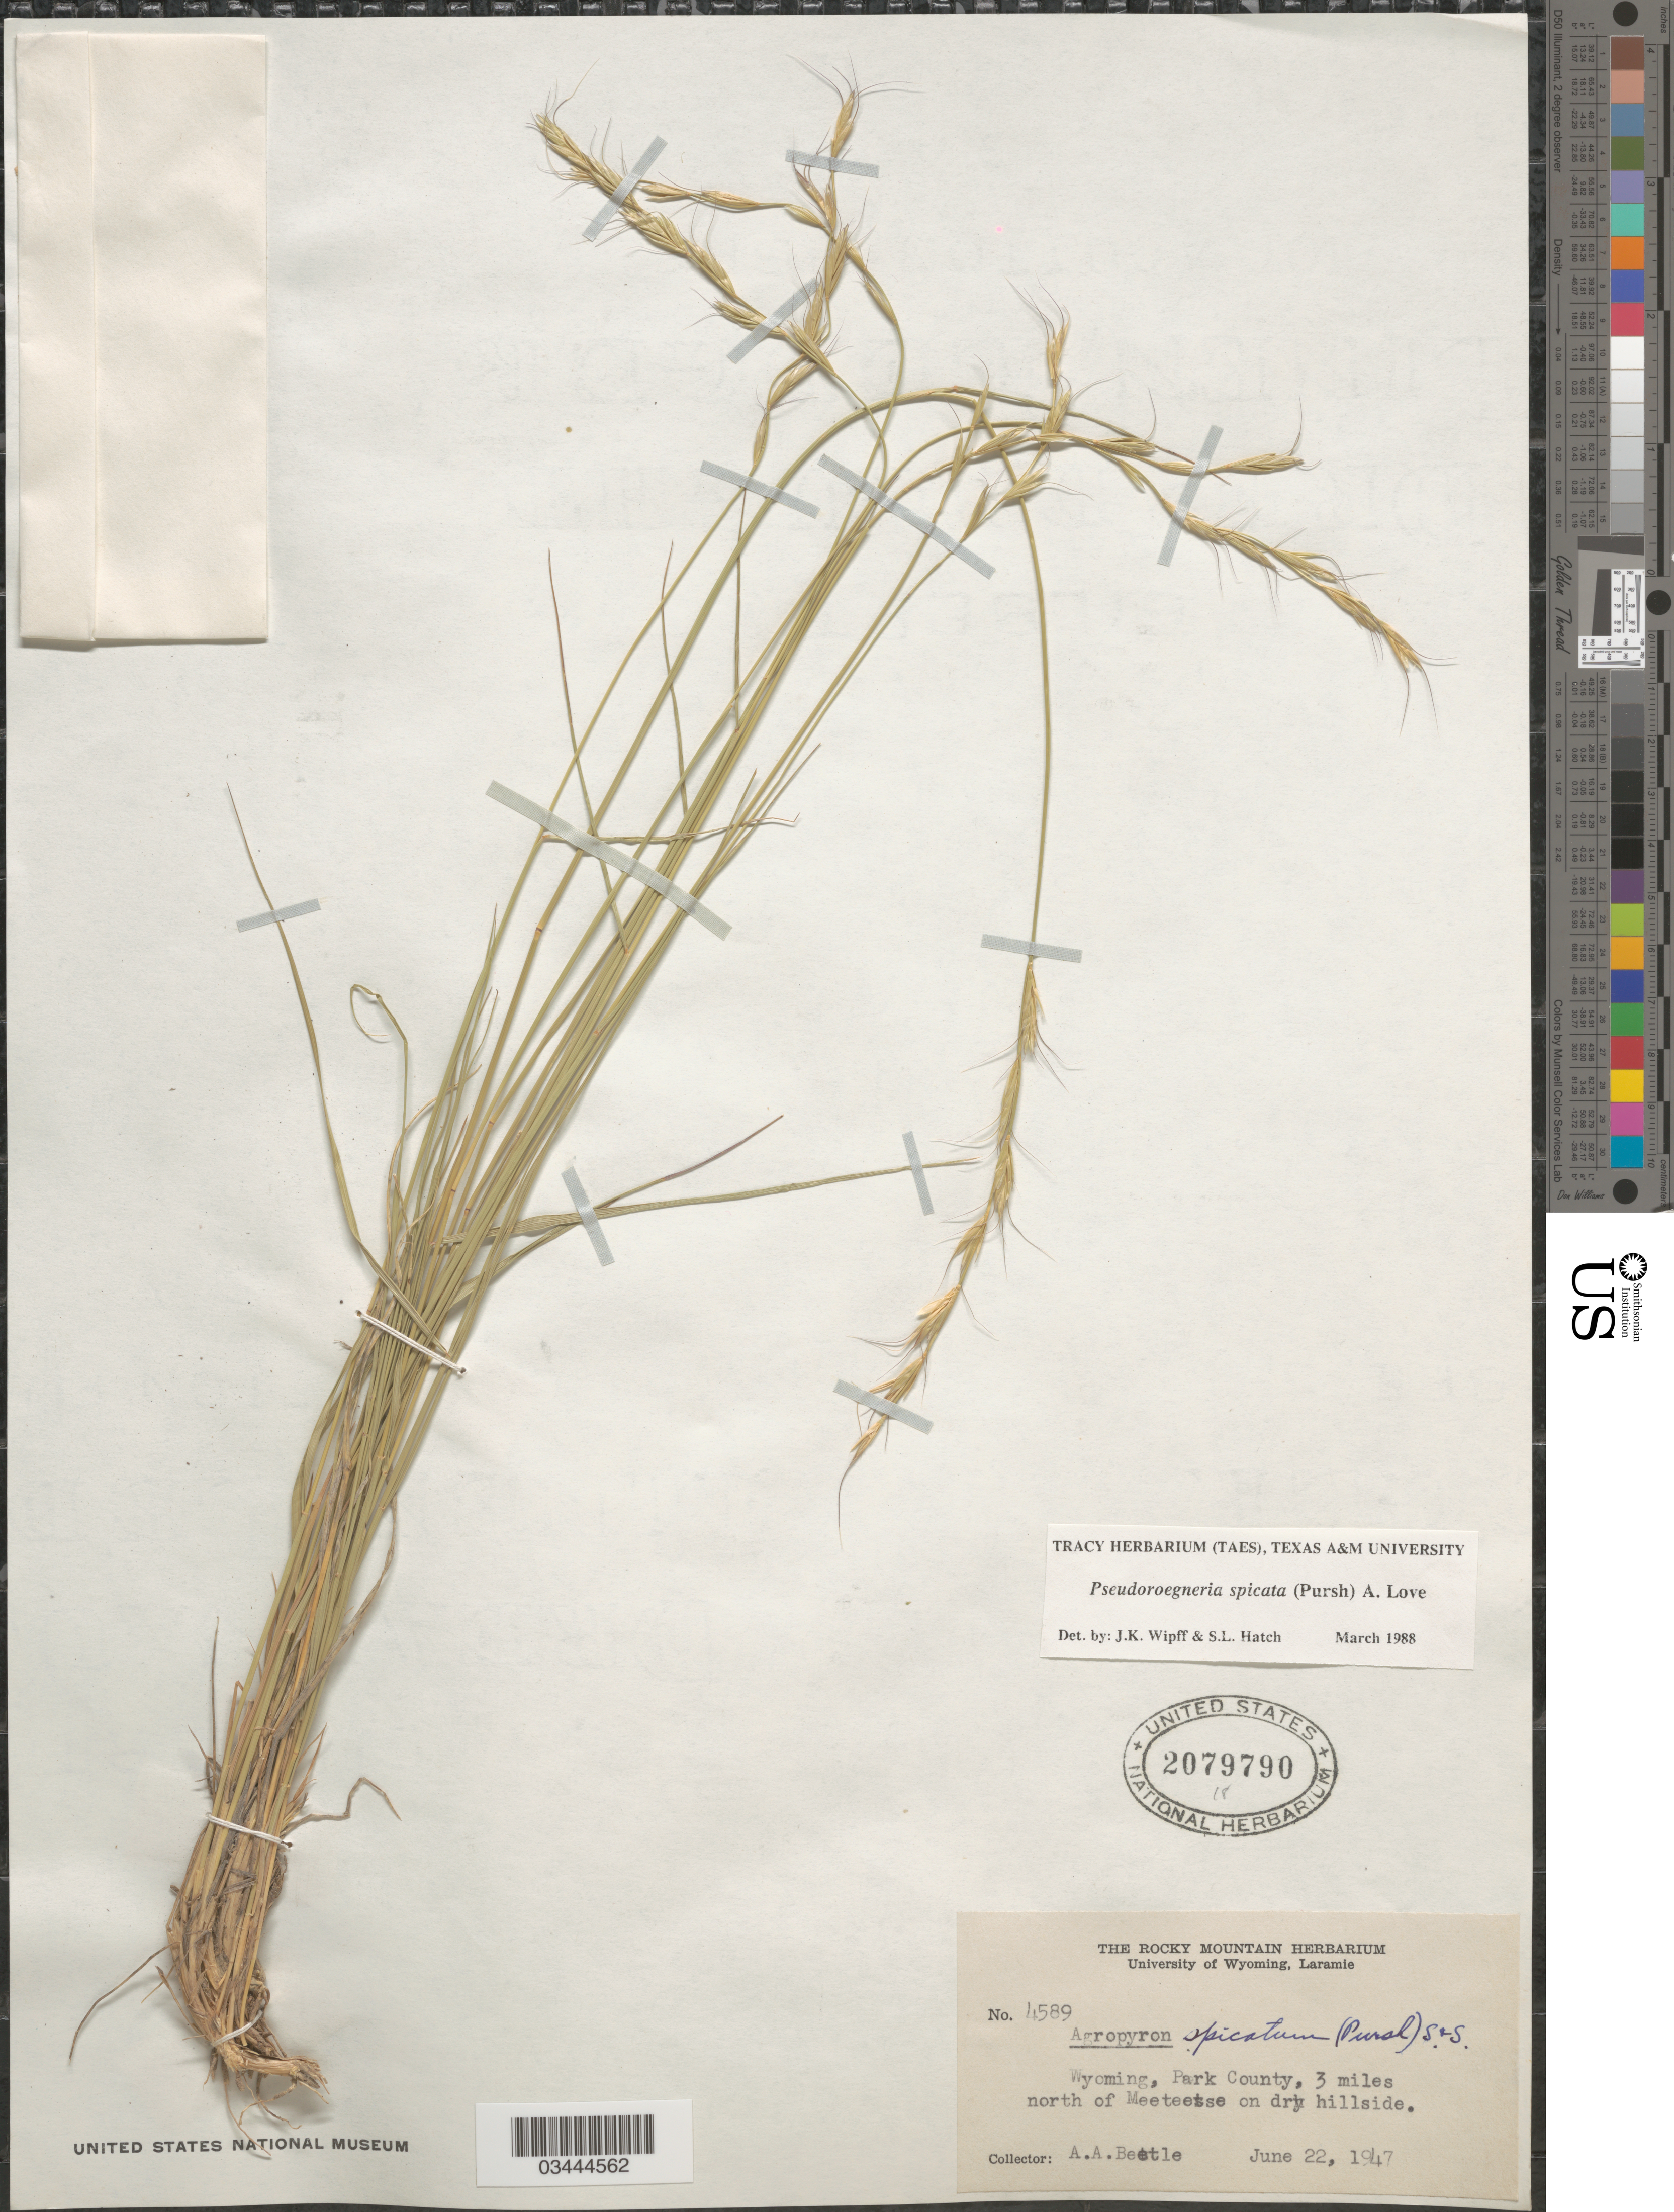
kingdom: Plantae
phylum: Tracheophyta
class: Liliopsida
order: Poales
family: Poaceae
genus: Pseudoroegneria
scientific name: Pseudoroegneria spicata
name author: (Pursh) Á. Löve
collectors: A. A. Beetle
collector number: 4589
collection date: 1947-06-22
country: United States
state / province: Wyoming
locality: Park County, 3 miles north of Meeteetse on dry hillside.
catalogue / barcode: US 2079790